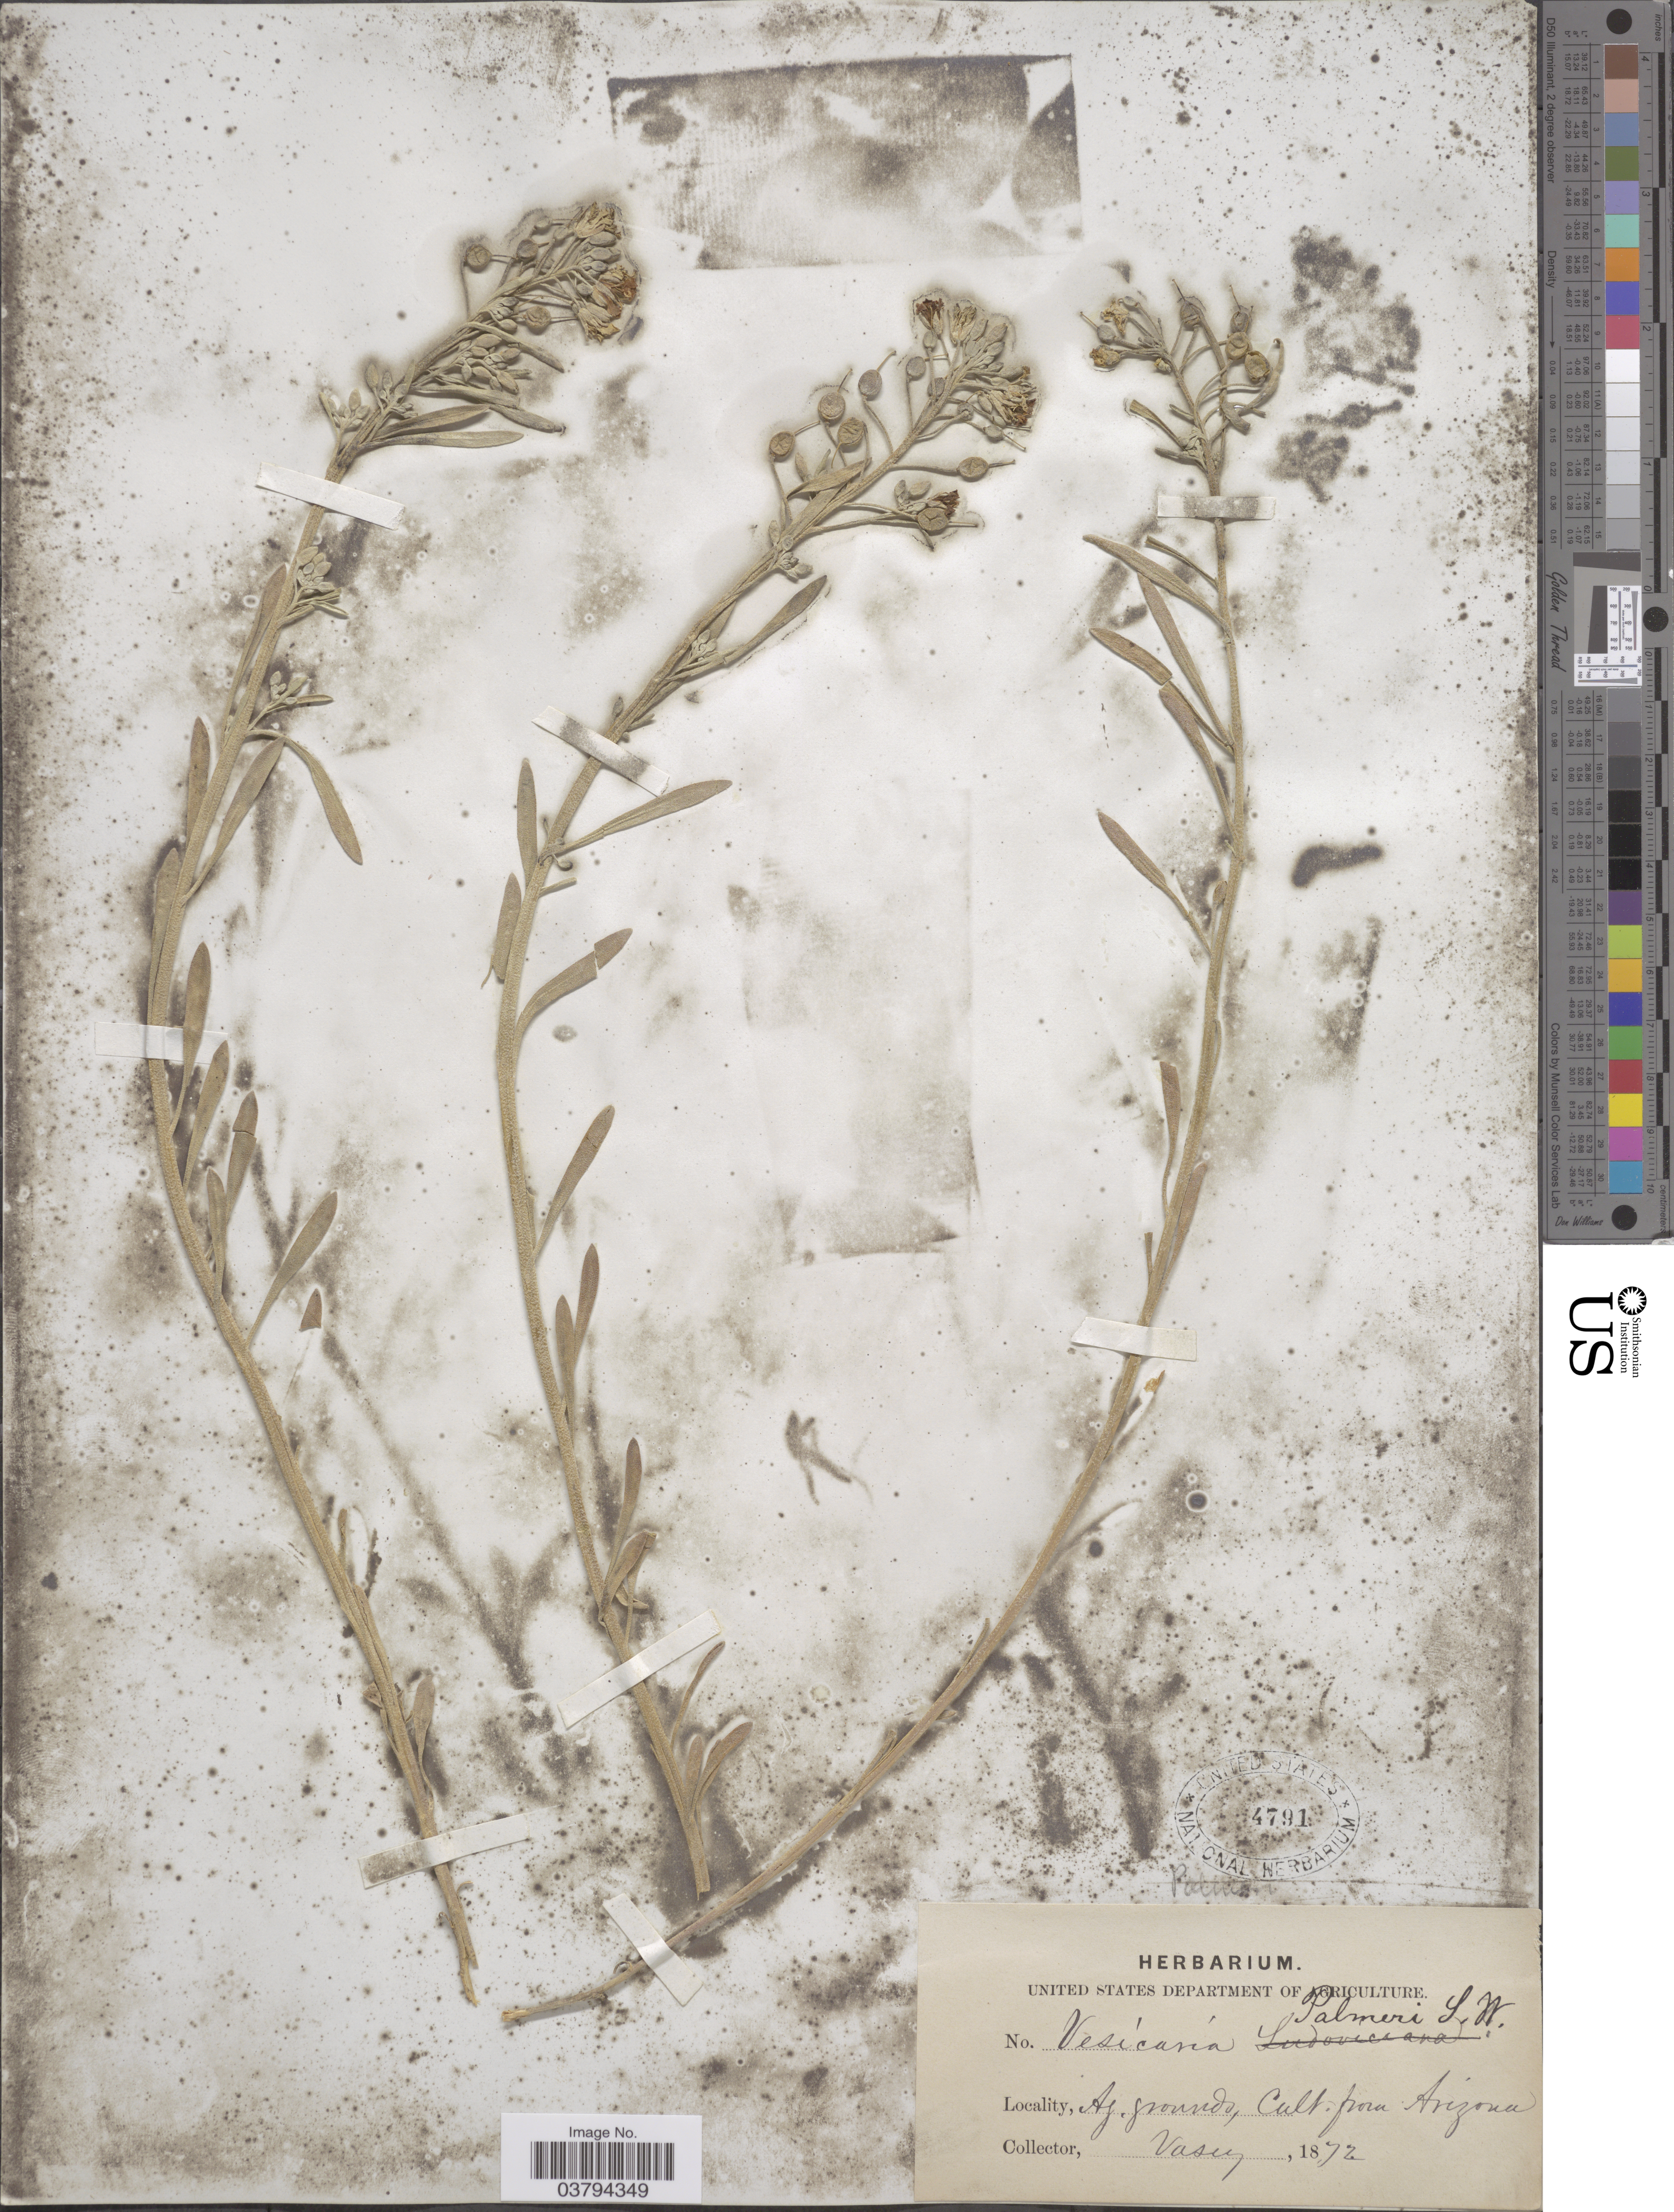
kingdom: Plantae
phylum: Tracheophyta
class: Magnoliopsida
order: Brassicales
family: Brassicaceae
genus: Lesquerella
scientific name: Lesquerella tenella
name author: A. Nelson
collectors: Vasey, --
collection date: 1872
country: United States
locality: Ag. grounds.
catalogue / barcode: US 4791